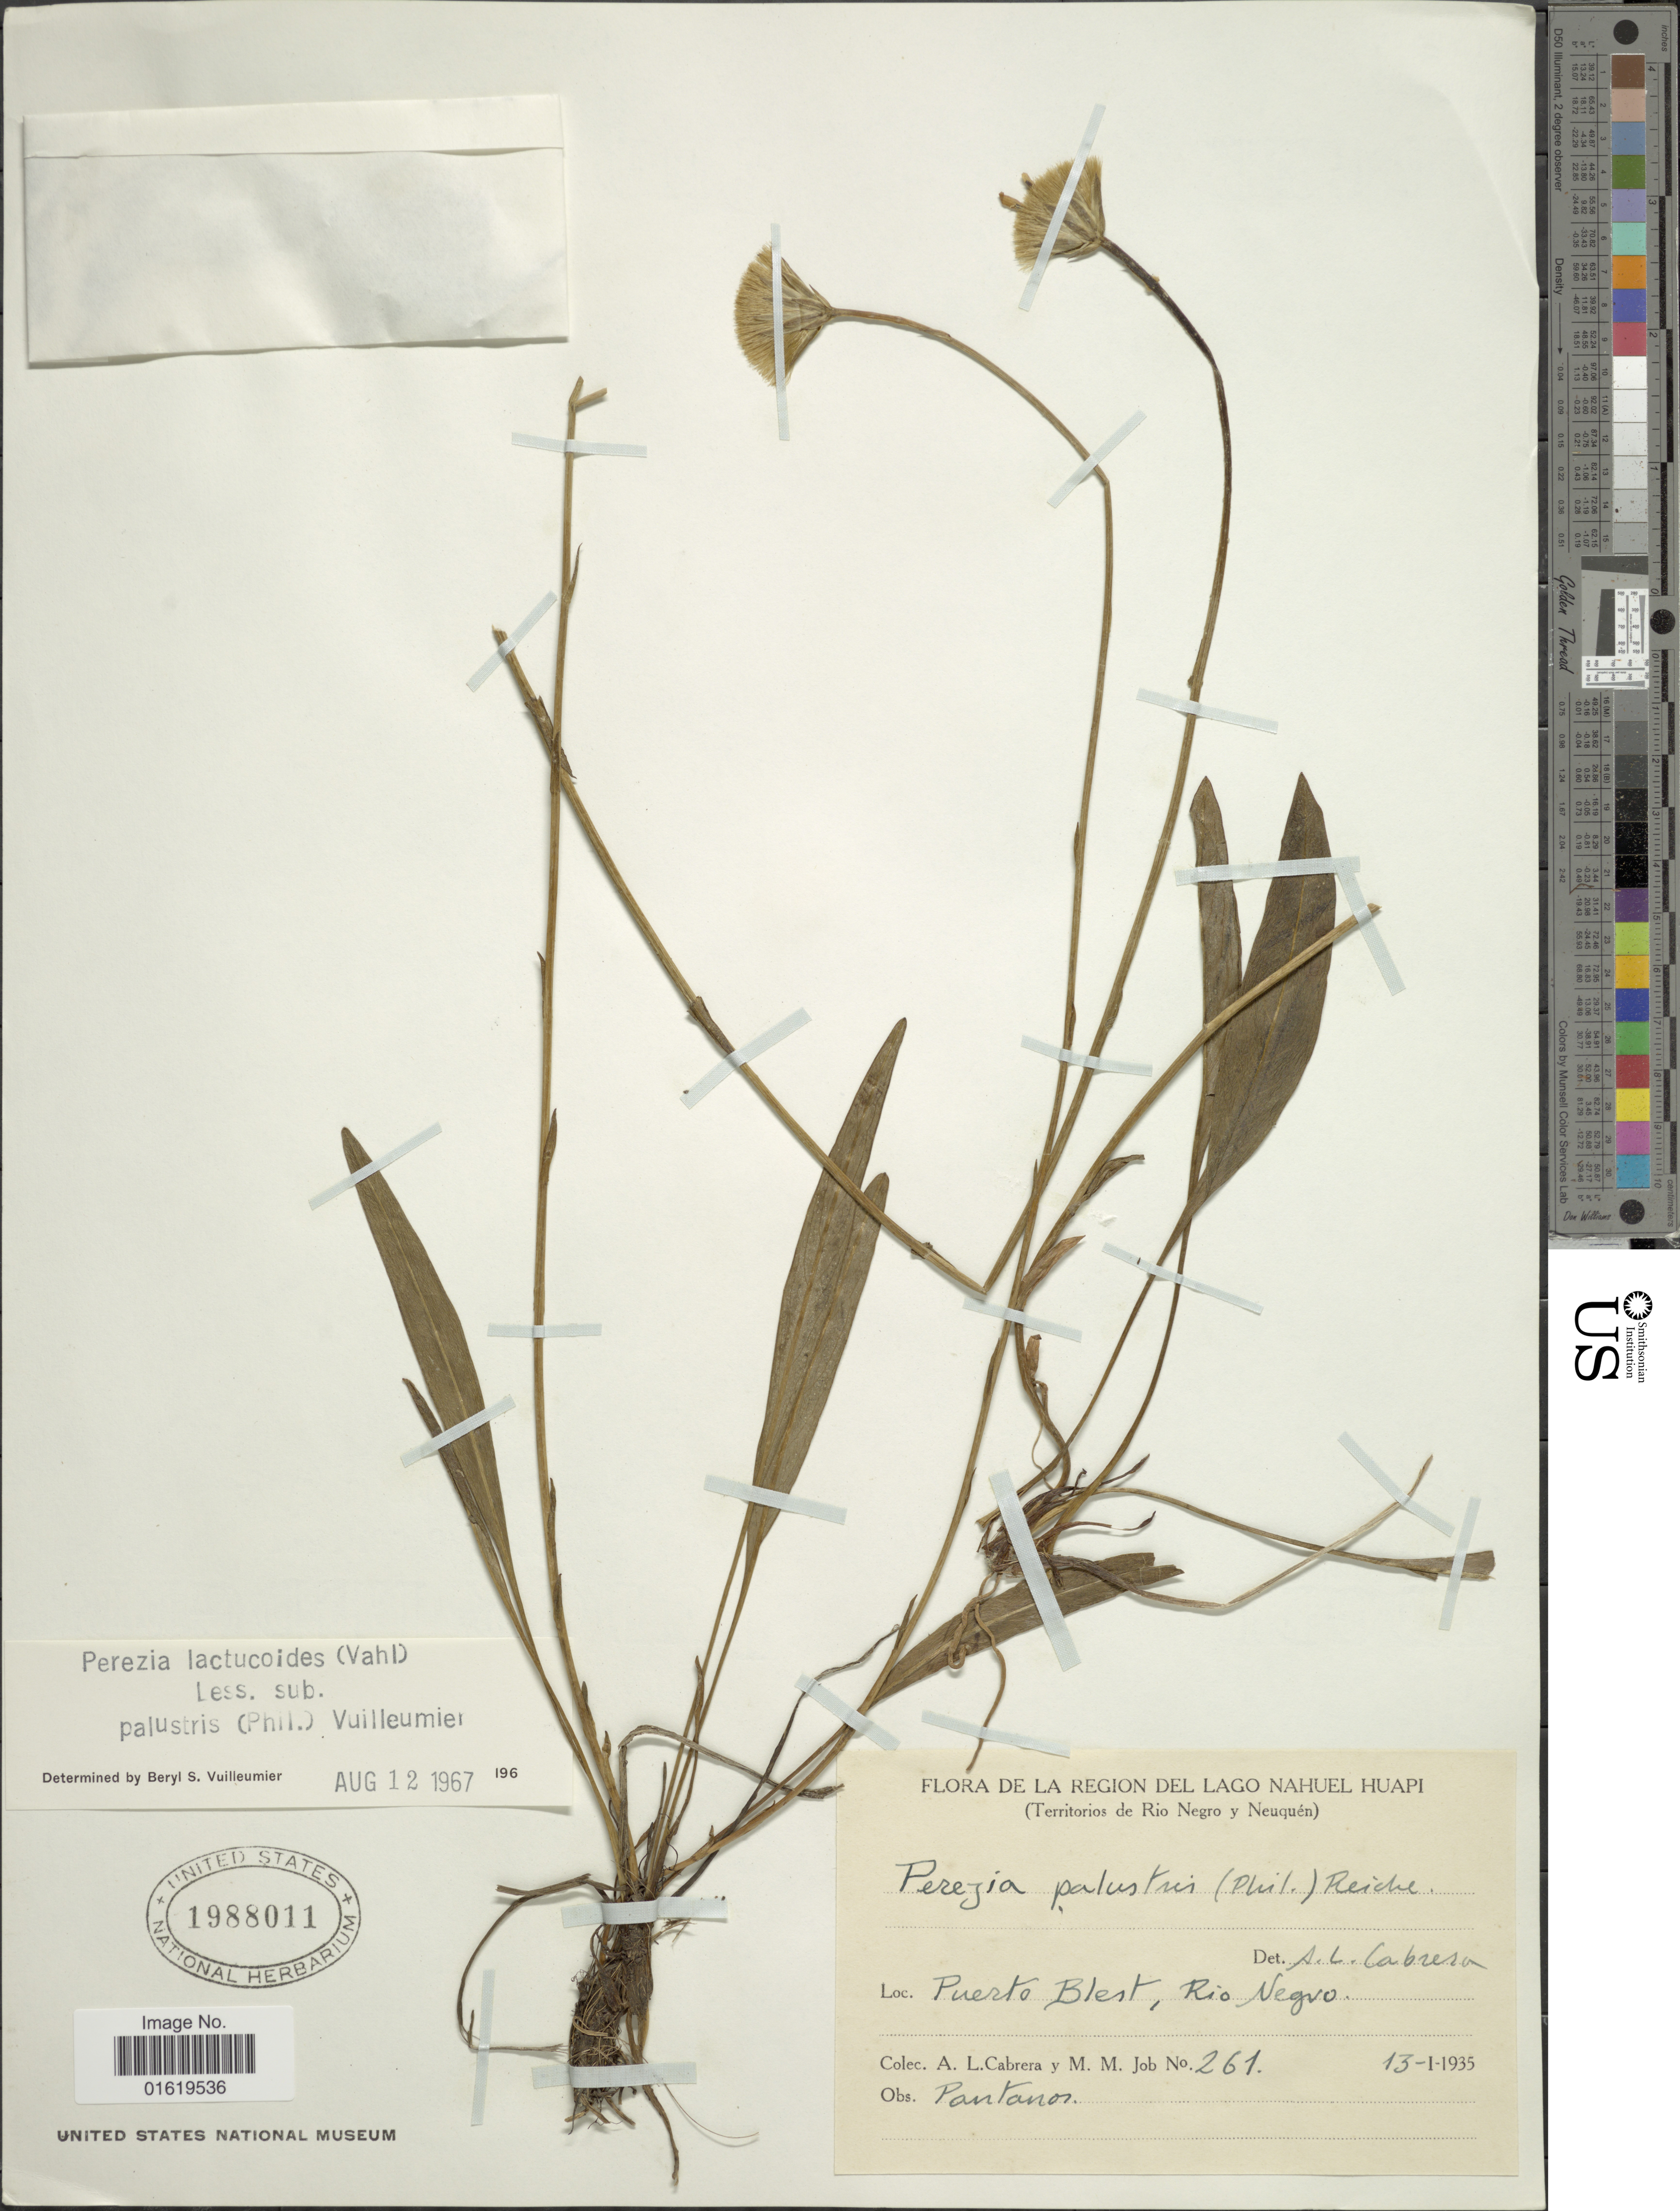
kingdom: Plantae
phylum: Tracheophyta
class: Magnoliopsida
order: Asterales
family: Asteraceae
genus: Perezia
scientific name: Perezia lactucoides subsp. palustris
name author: (Phil.) Vuilleum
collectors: A. L. Cabrera & M. Job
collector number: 261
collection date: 1935-01-13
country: Argentina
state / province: Rio Negro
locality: De la Region del lago Nahuel Huapi. (Territorios de Rio Negro y Neuquén). Puerto Blest, Rio Negro.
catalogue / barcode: US 1988011